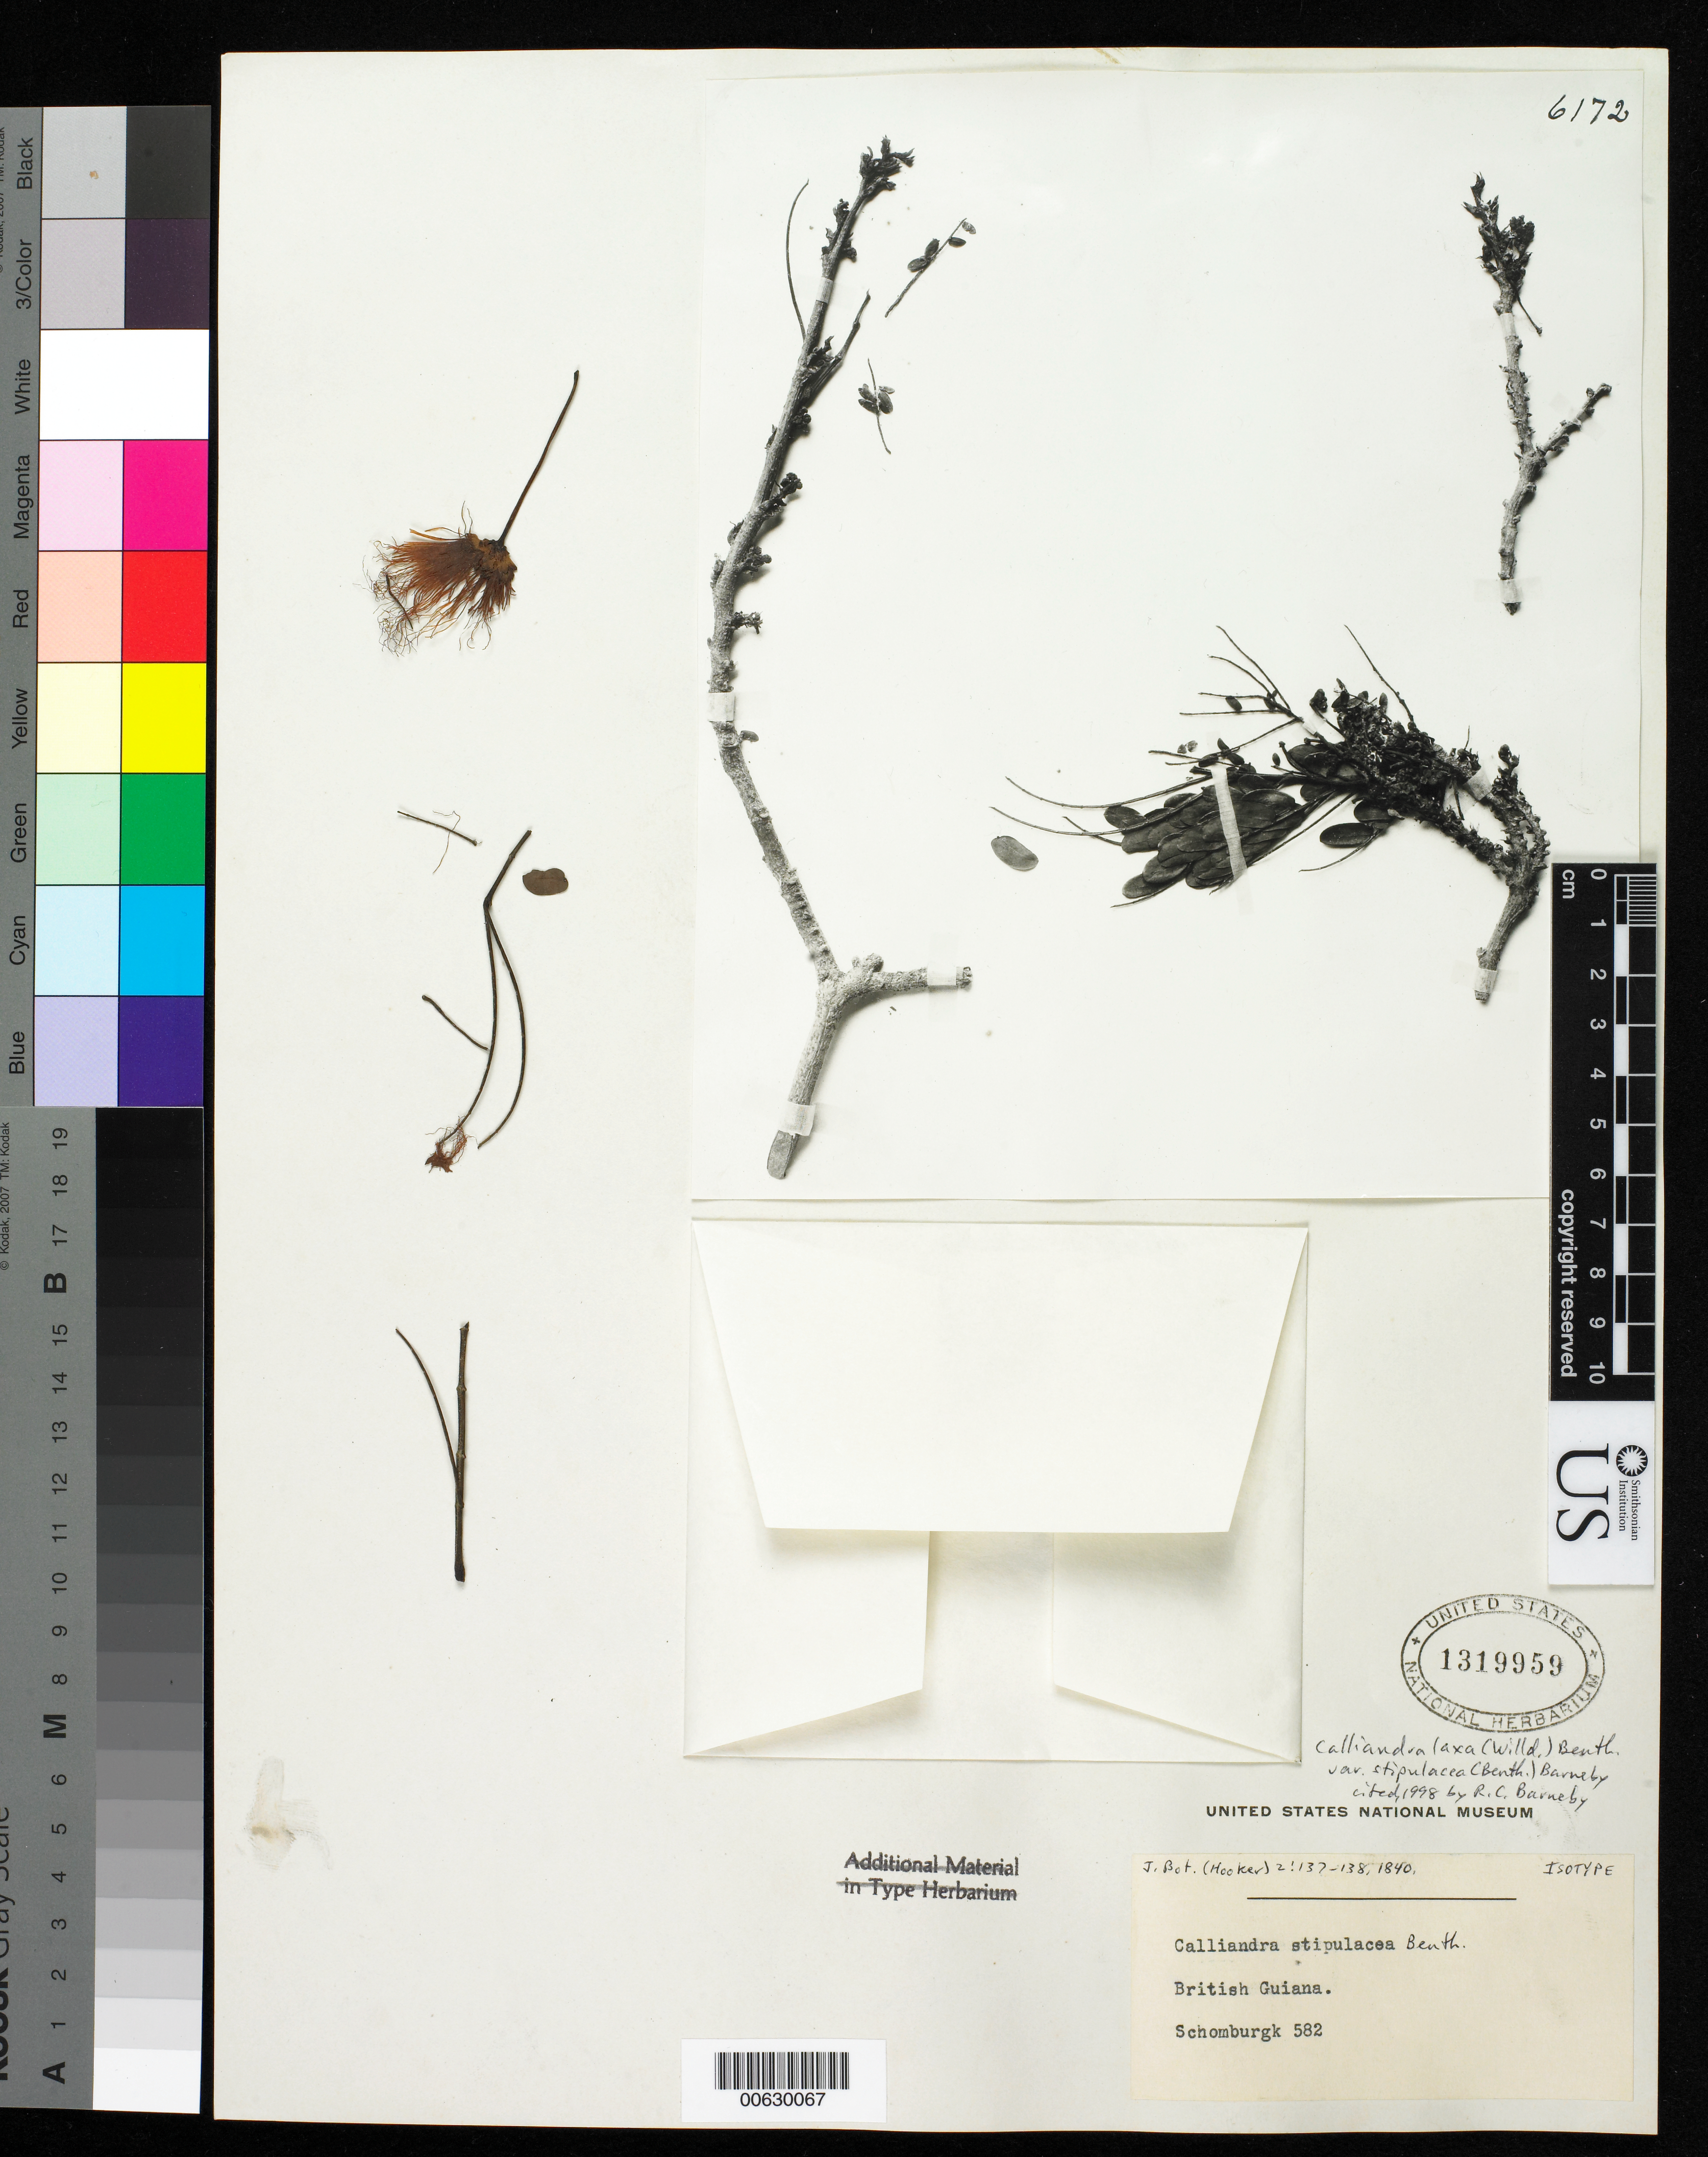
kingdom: Plantae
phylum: Tracheophyta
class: Magnoliopsida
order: Fabales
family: Fabaceae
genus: Calliandra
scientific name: Calliandra stipulacea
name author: Benth.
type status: Isotype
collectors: R. H. Schomburgk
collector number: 582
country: Guyana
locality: "British Guiana".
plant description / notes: Photograph and fragmentary material of type specimen [ex herb. ???].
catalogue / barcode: US 1319959